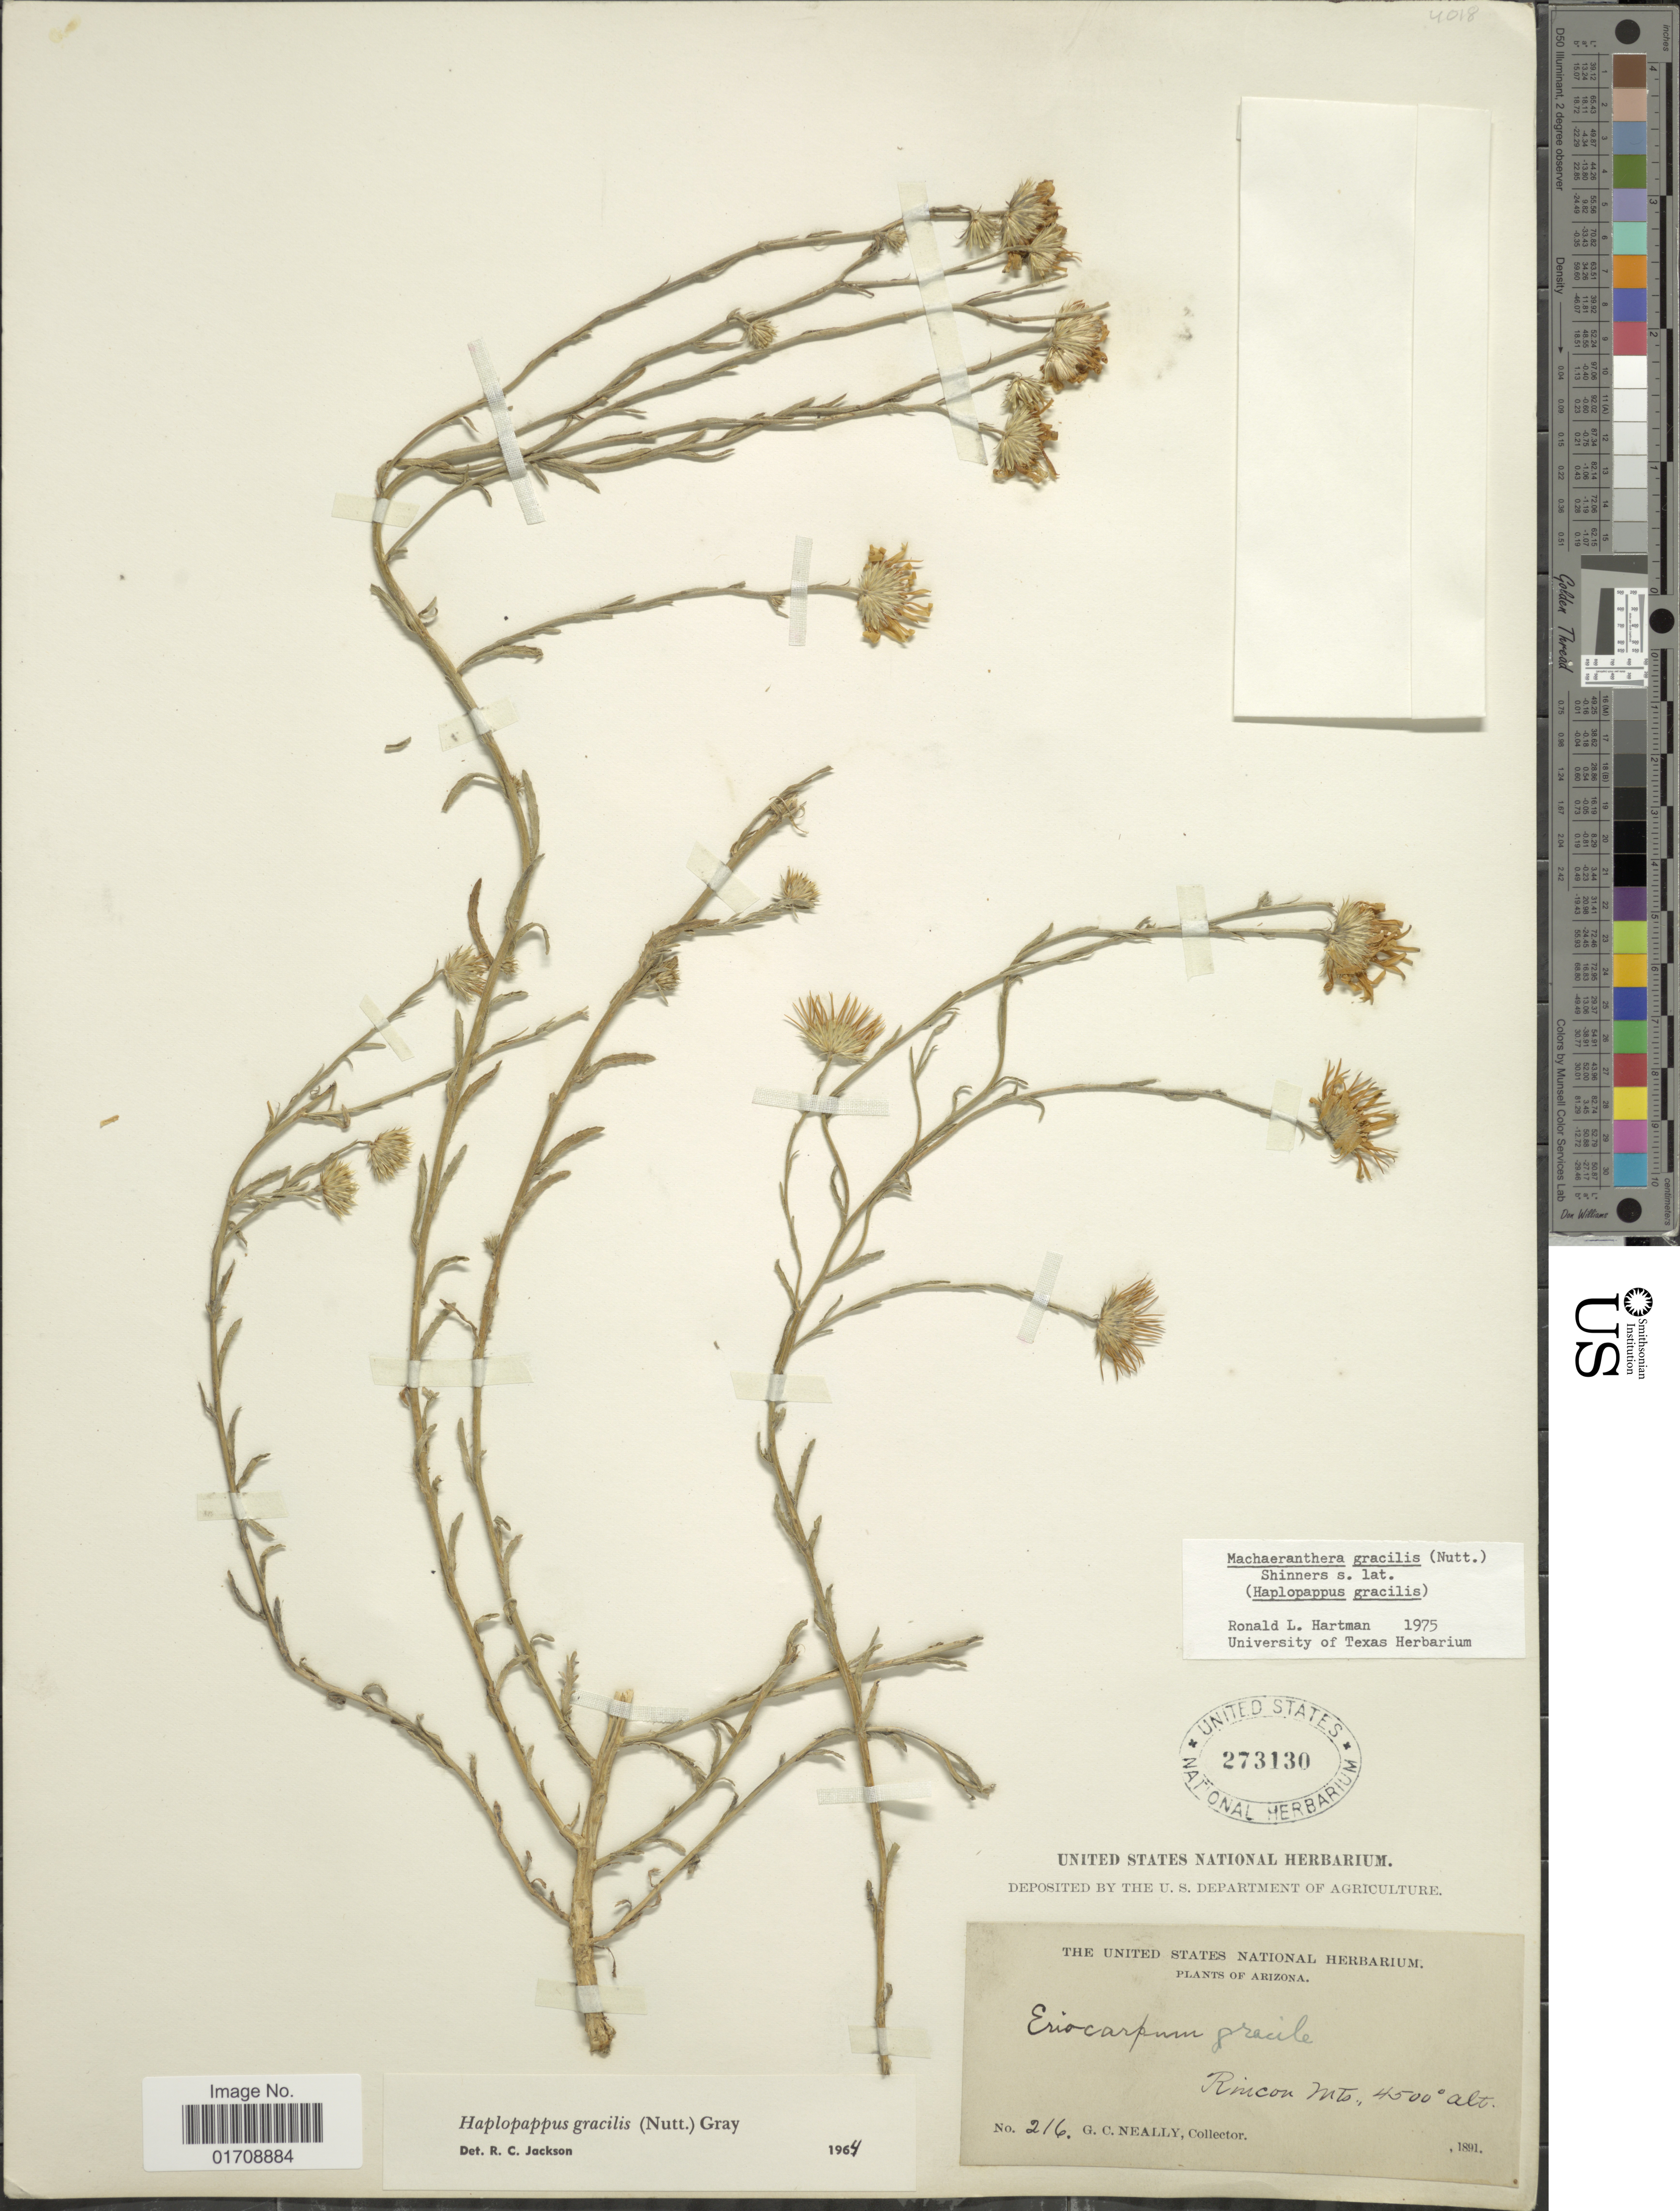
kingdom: Plantae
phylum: Tracheophyta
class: Magnoliopsida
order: Asterales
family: Asteraceae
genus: Machaeranthera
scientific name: Machaeranthera gracilis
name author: (Nutt.) Shinners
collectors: G. Neally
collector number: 216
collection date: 1891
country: United States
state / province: Arizona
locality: Rincon Mts.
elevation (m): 1372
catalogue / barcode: US 273130